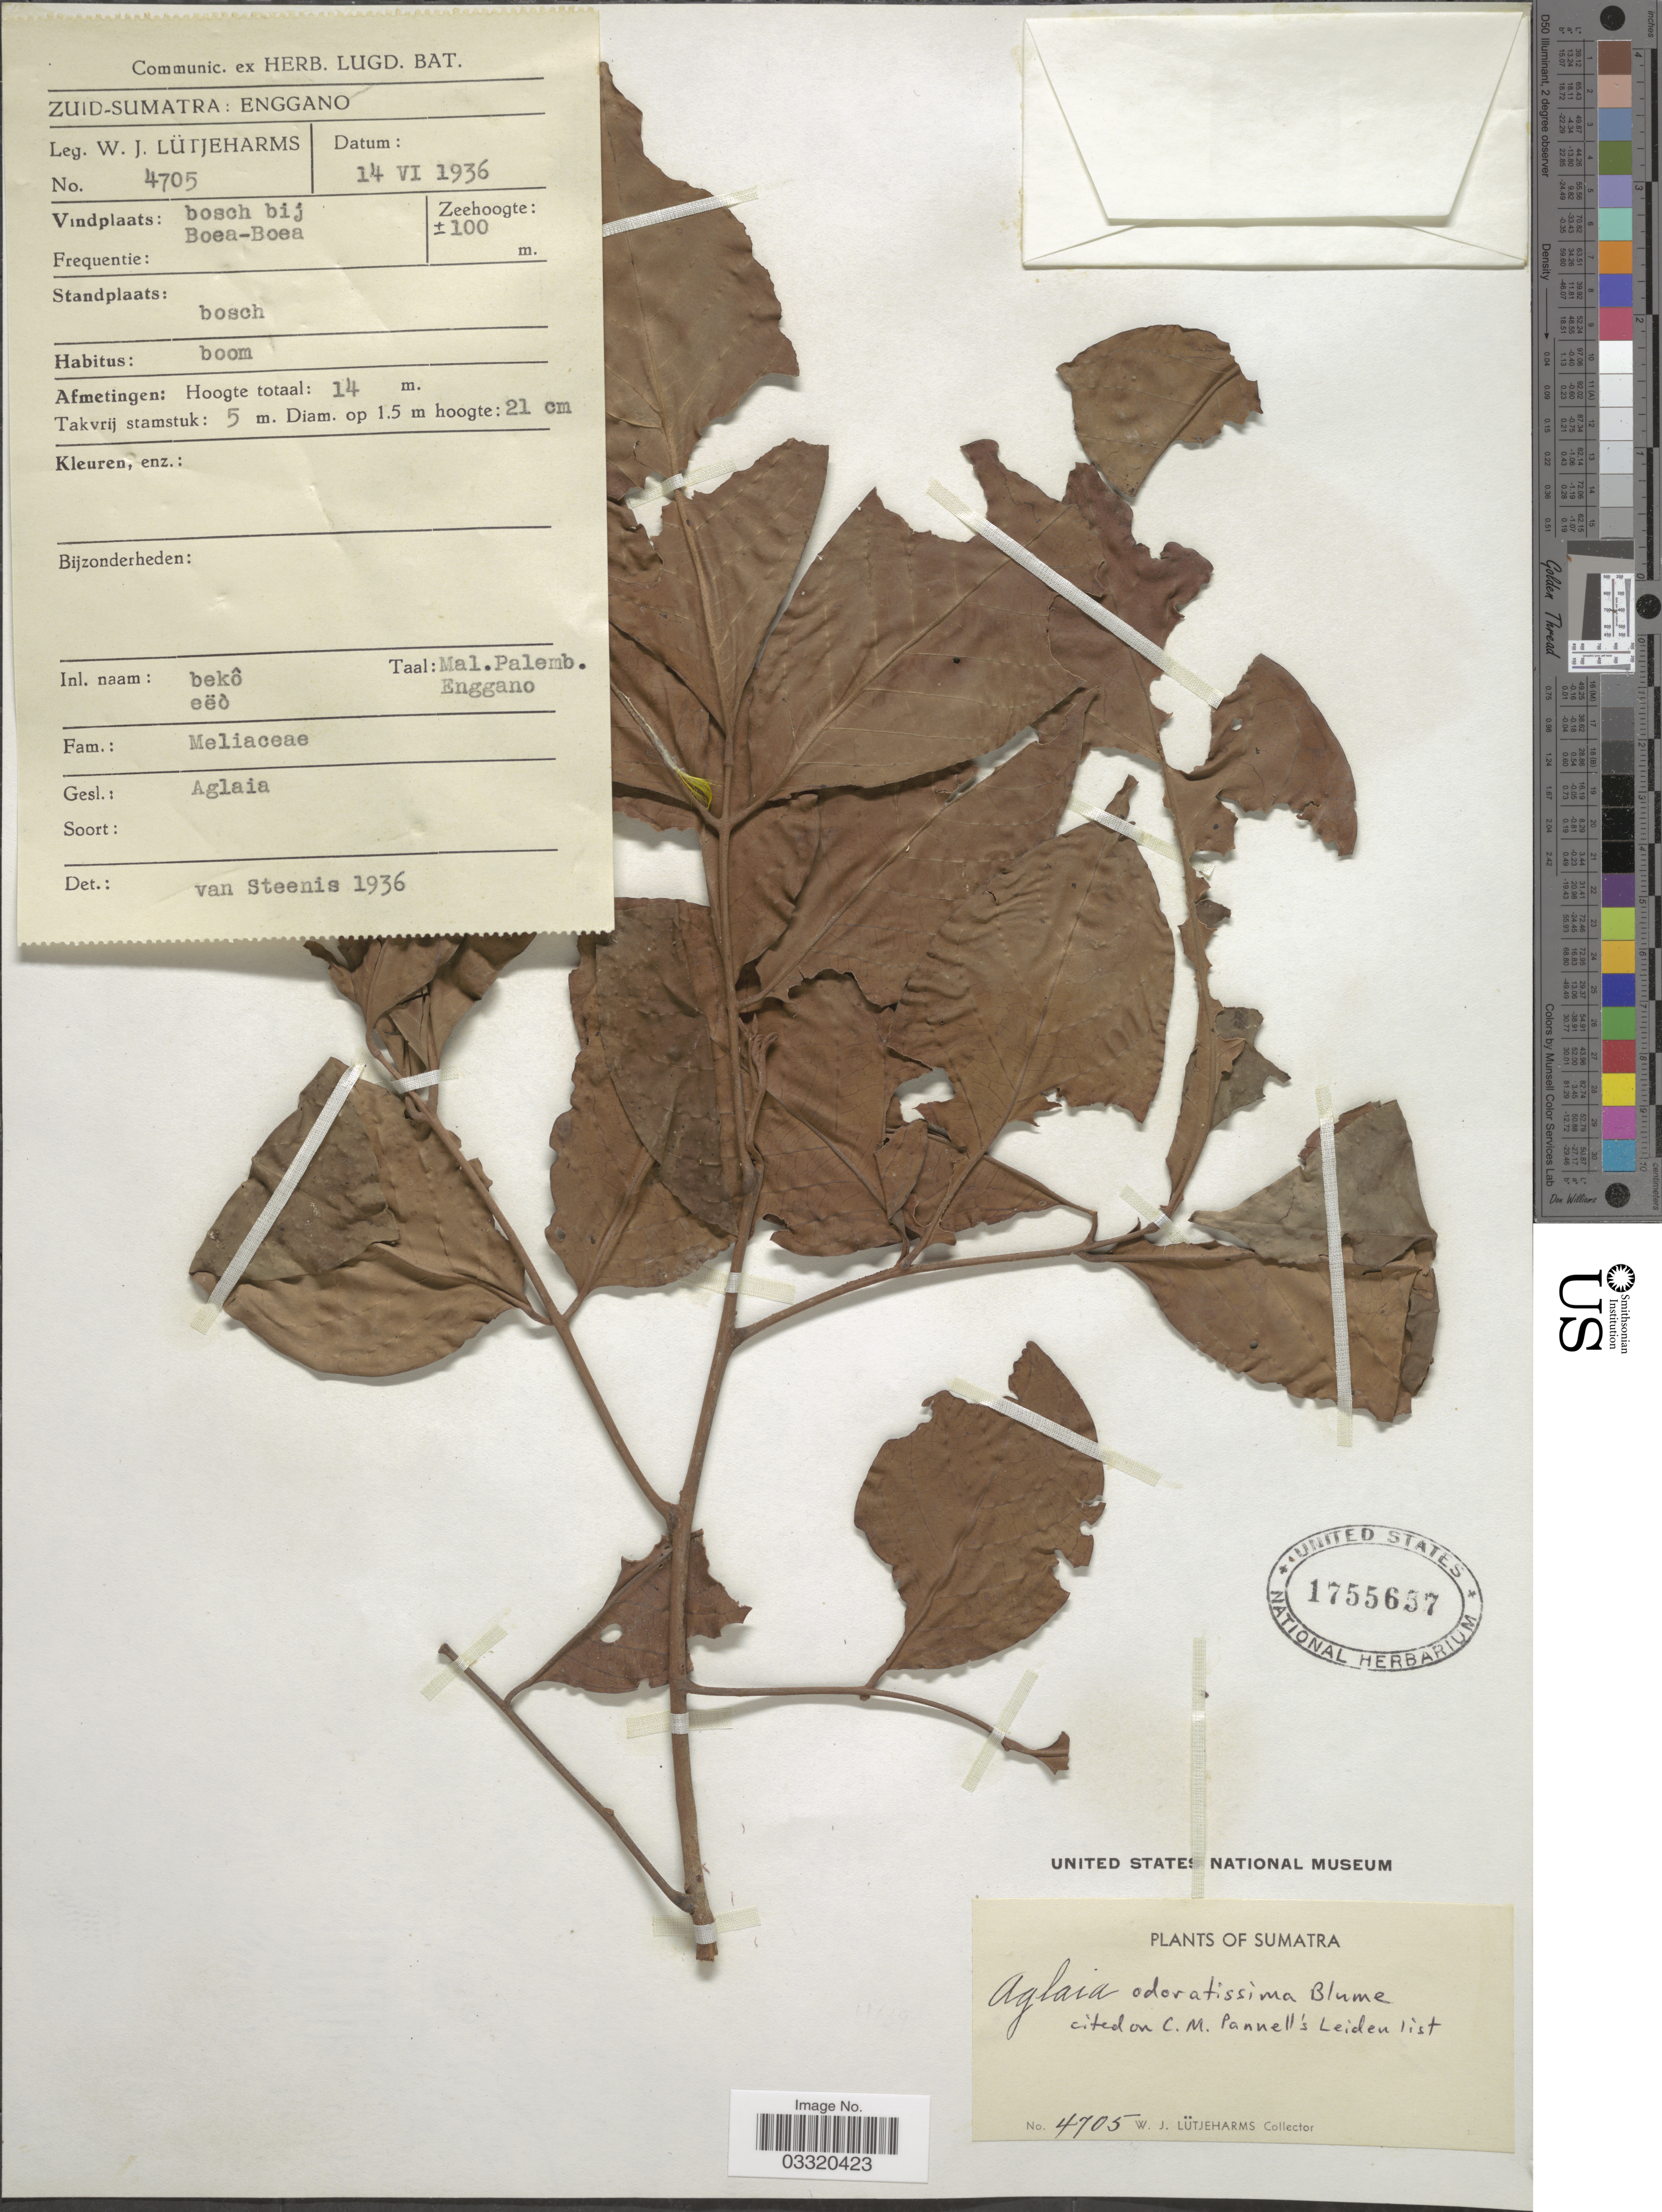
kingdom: Plantae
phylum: Tracheophyta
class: Magnoliopsida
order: Sapindales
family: Meliaceae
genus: Aglaia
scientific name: Aglaia odoratissima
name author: Blume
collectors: W. Lütjeharms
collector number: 4705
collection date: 1936-06-14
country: Indonesia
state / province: Sumatra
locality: Zuid-Sumatra: Enggano. Vindplaats: bosch bij Boea-Boea.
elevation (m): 100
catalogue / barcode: US 1755657